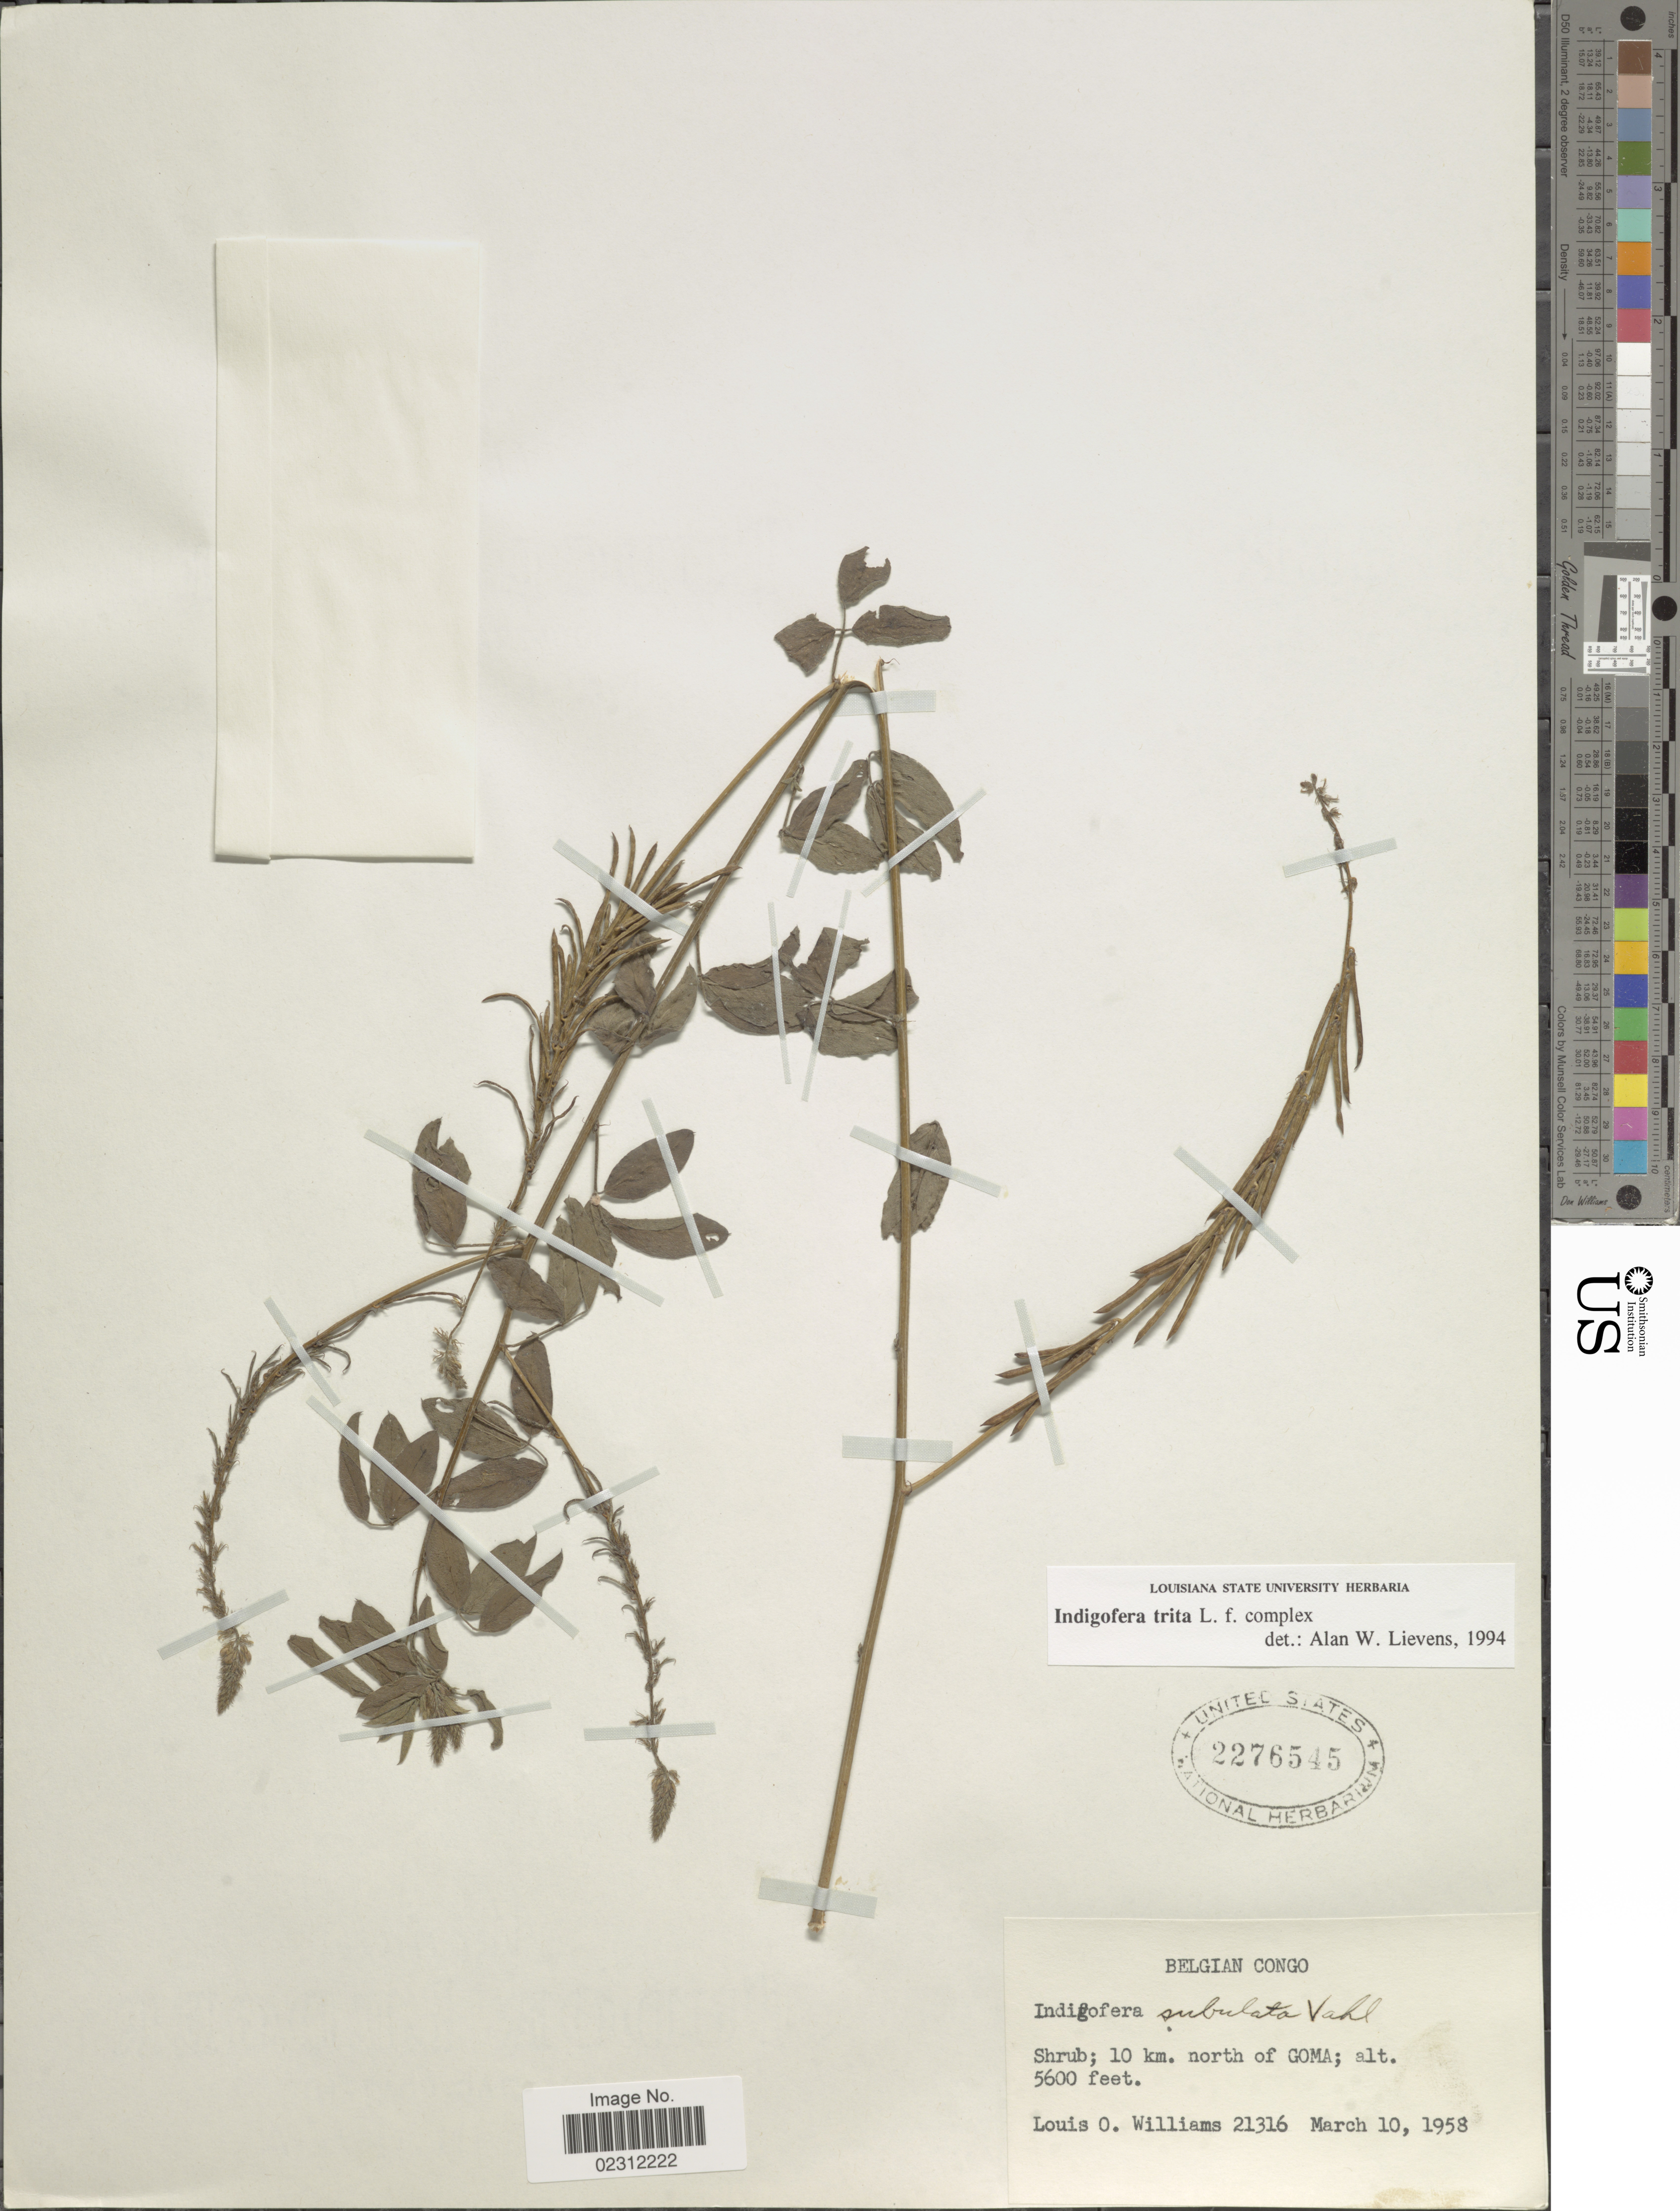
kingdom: Plantae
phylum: Tracheophyta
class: Magnoliopsida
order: Fabales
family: Fabaceae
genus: Indigofera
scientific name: Indigofera trita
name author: L. f.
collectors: L. O. Williams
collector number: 21316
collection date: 1958-03-10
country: Congo, Democratic Republic of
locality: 10 km north of Goma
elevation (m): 1707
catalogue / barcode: US 2276545